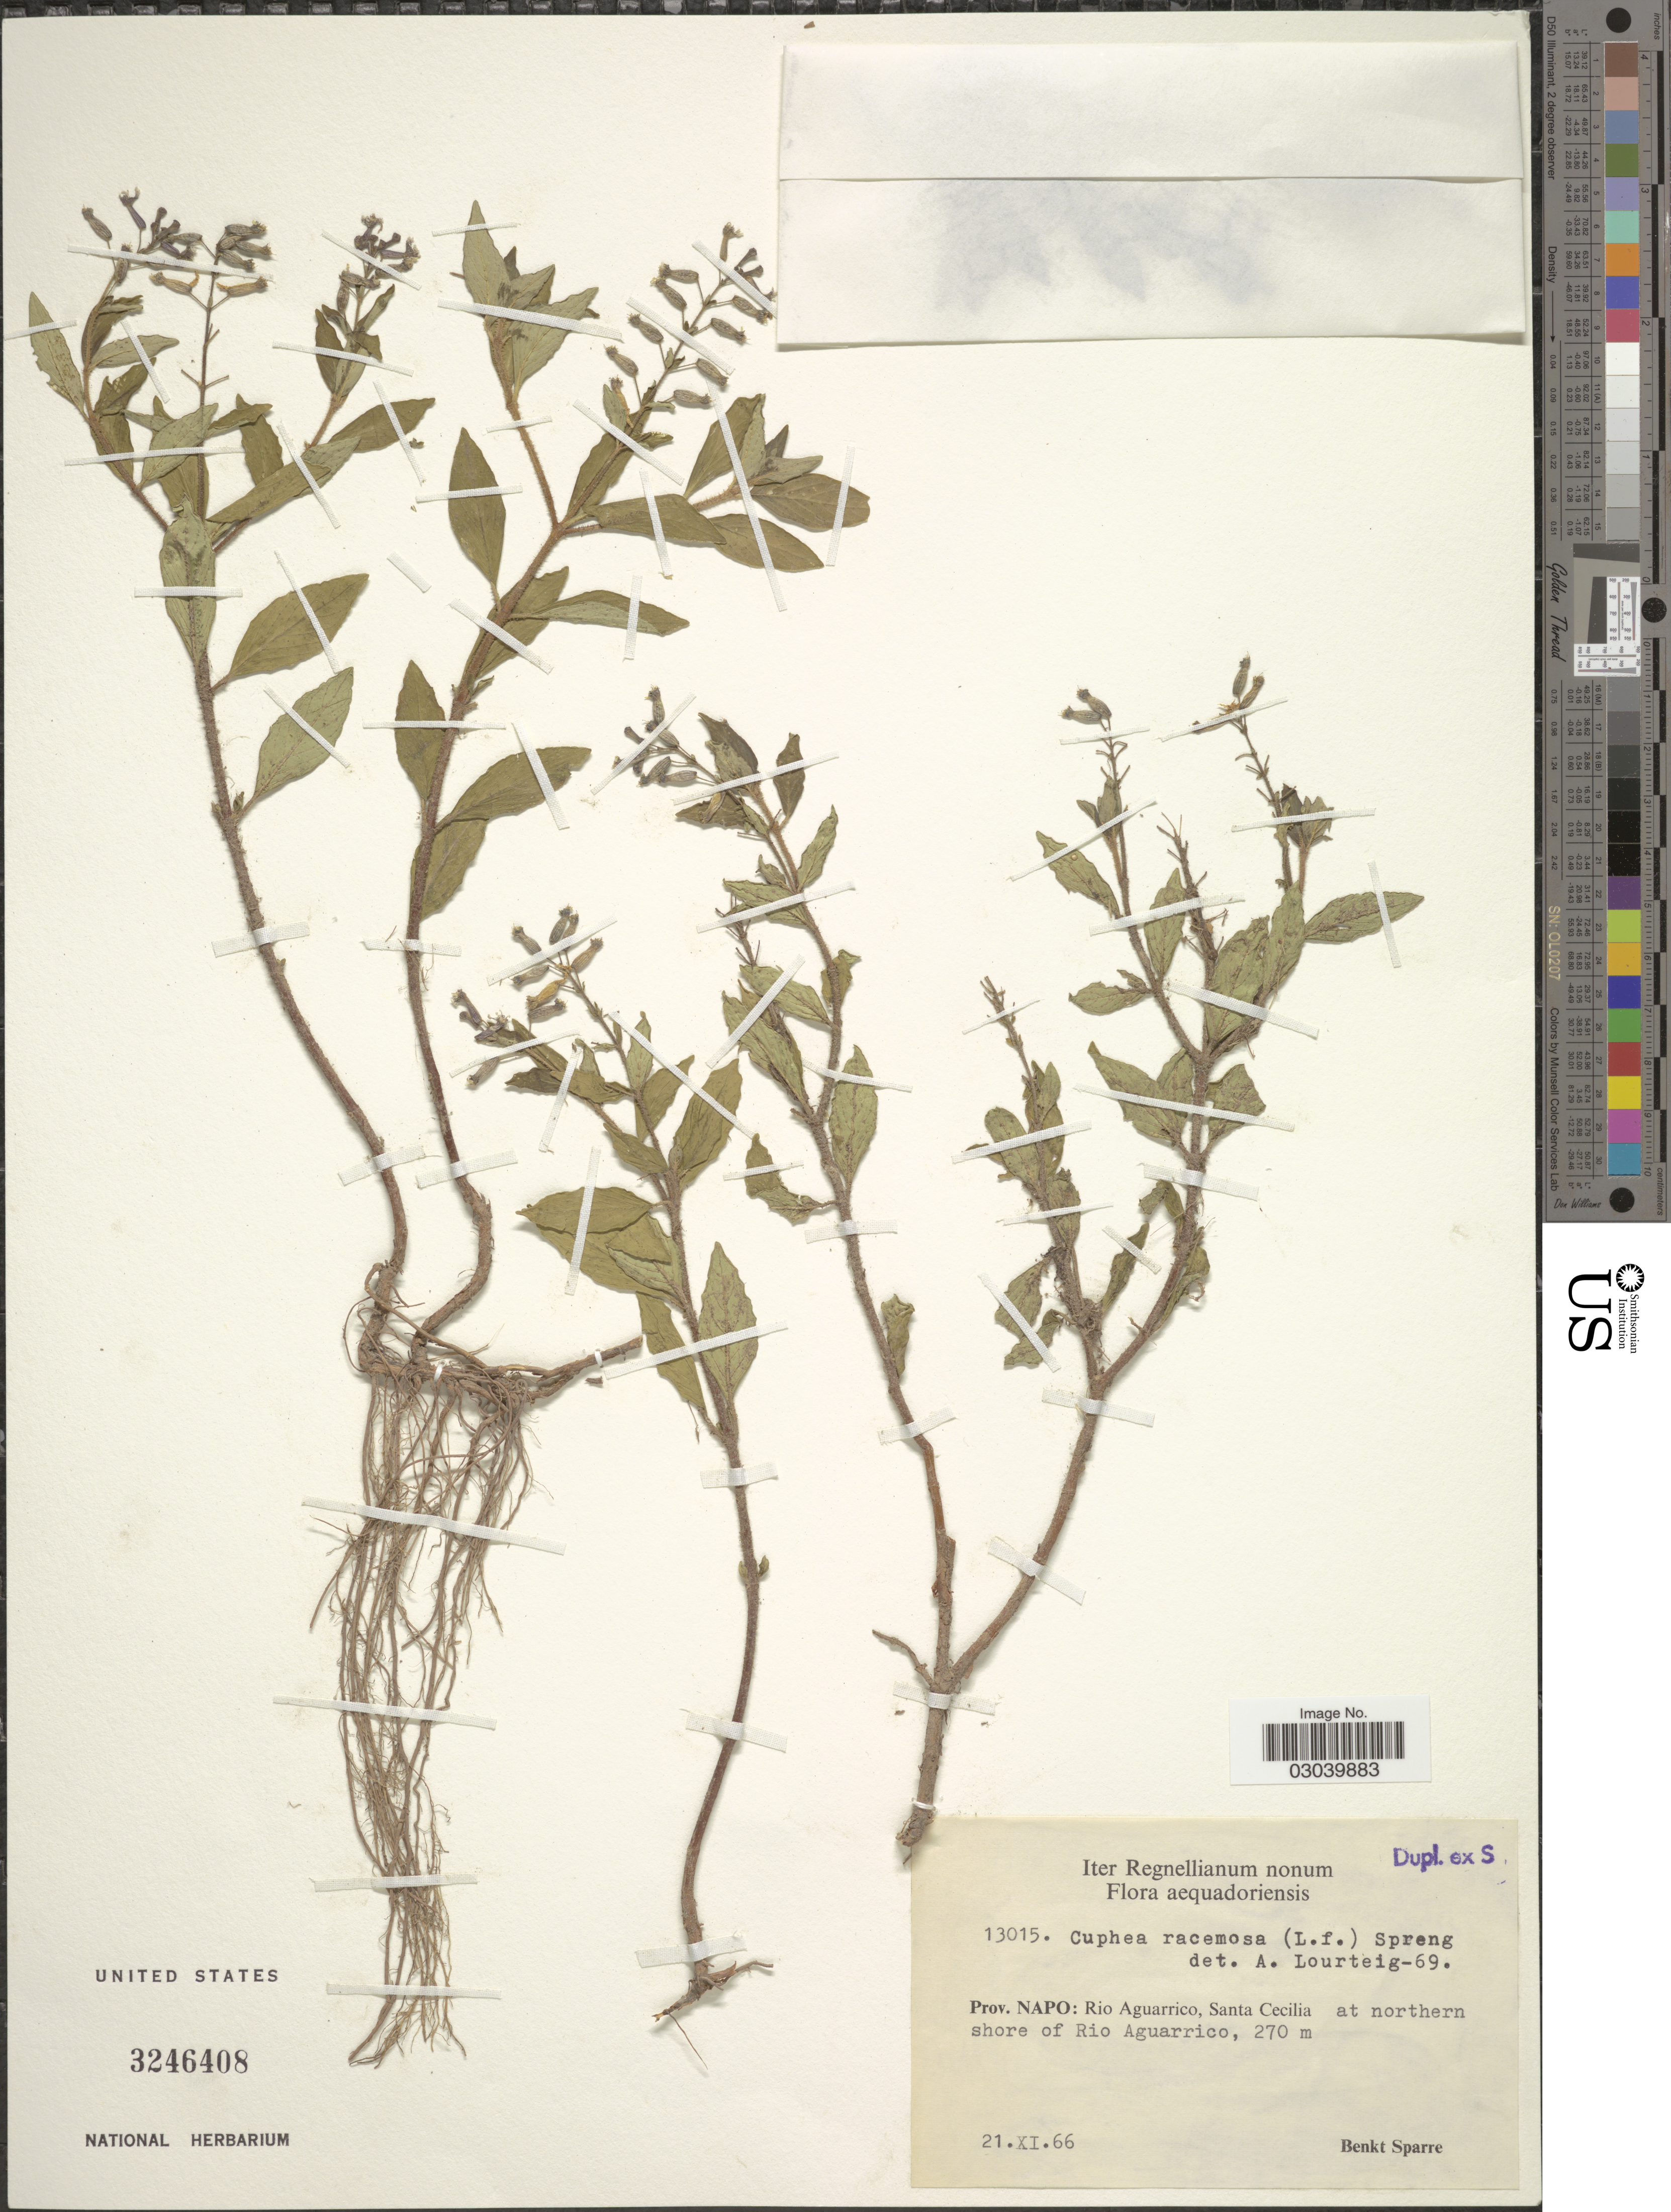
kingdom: Plantae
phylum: Tracheophyta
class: Magnoliopsida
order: Myrtales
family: Lythraceae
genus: Cuphea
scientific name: Cuphea racemosa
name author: (L. f.) Spreng.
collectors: B. Sparre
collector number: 13015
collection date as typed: Transcribed d/m/y: 21/11/66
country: Ecuador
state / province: Napo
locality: Rio Aguarrico, Santa Cecilia at northern shore of Rio Aguarrico.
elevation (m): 270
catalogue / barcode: US 3246408